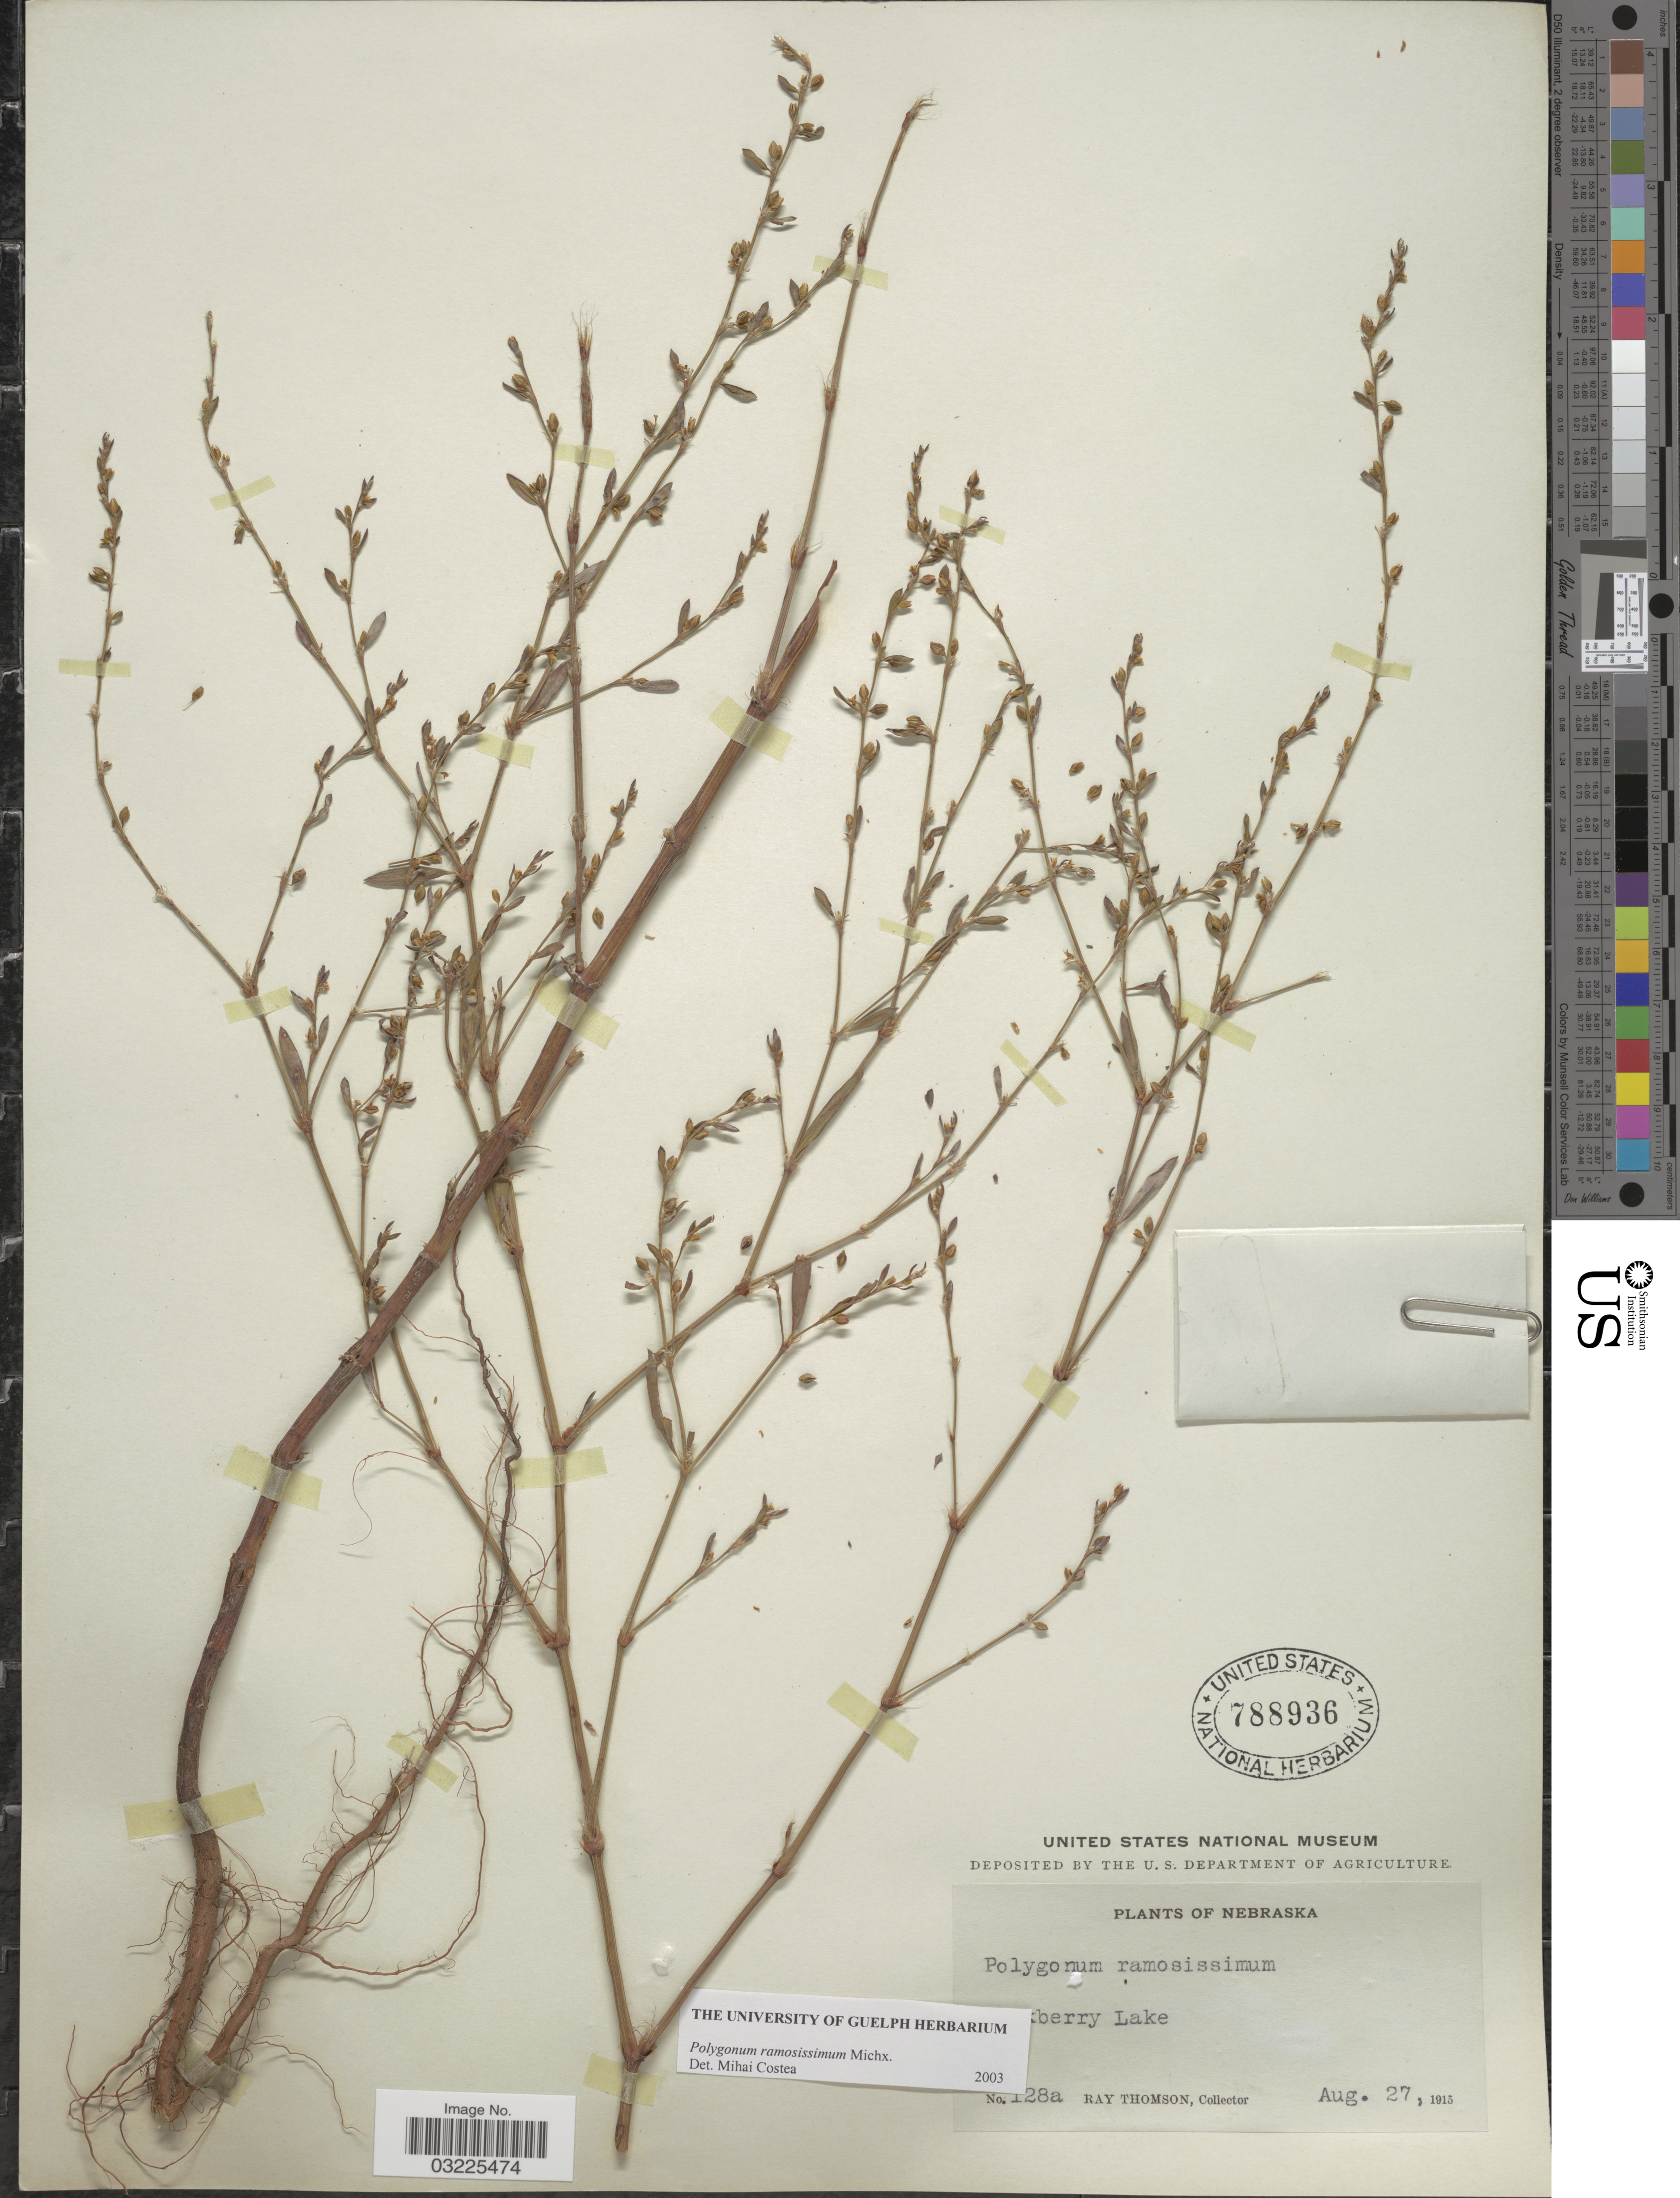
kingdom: Plantae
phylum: Tracheophyta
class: Magnoliopsida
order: Caryophyllales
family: Polygonaceae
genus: Polygonum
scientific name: Polygonum ramosissimum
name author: Michx.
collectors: R. Thomson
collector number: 128a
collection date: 1915-08-27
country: United States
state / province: Nebraska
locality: Hackberry Lake.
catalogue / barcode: US 788936